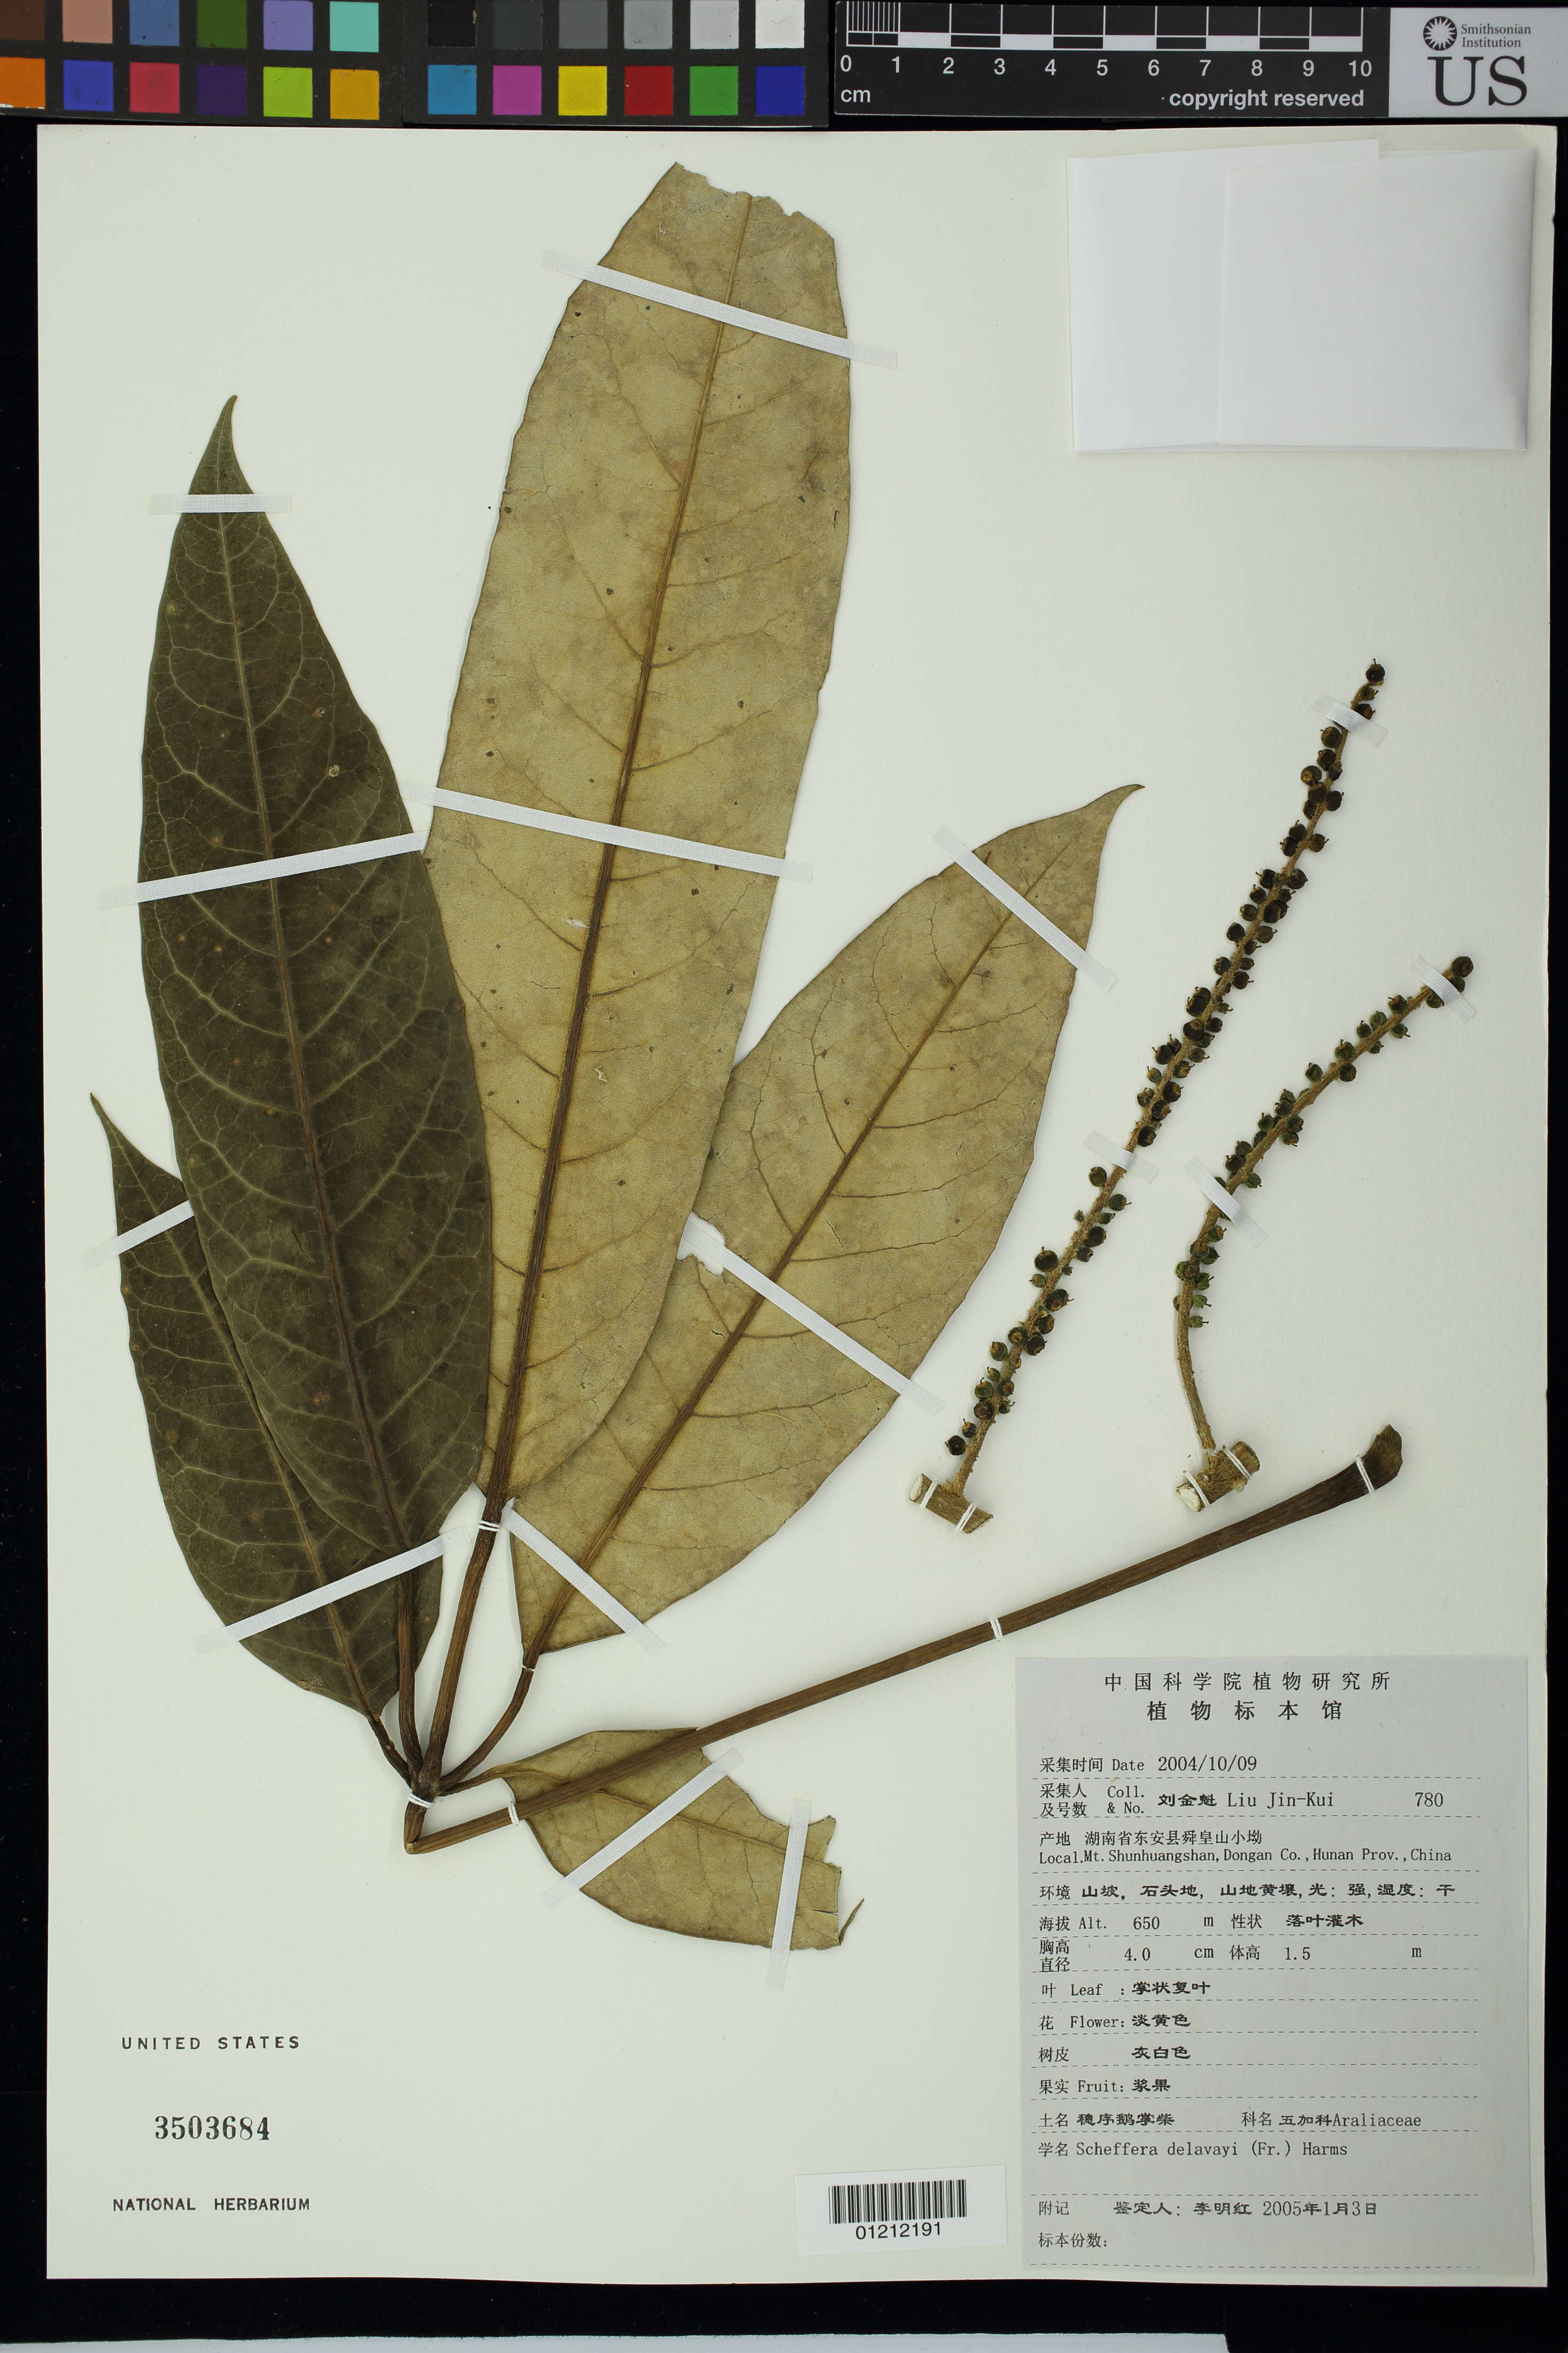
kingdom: Plantae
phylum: Tracheophyta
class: Magnoliopsida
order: Apiales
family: Araliaceae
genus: Schefflera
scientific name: Schefflera delavayi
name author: (Franch.) Harms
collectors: J. K. Liu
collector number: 780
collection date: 2004-10-09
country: China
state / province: Hunan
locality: Mt. Shunhuangshan, Dongan Co.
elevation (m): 650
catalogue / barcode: US 3503684